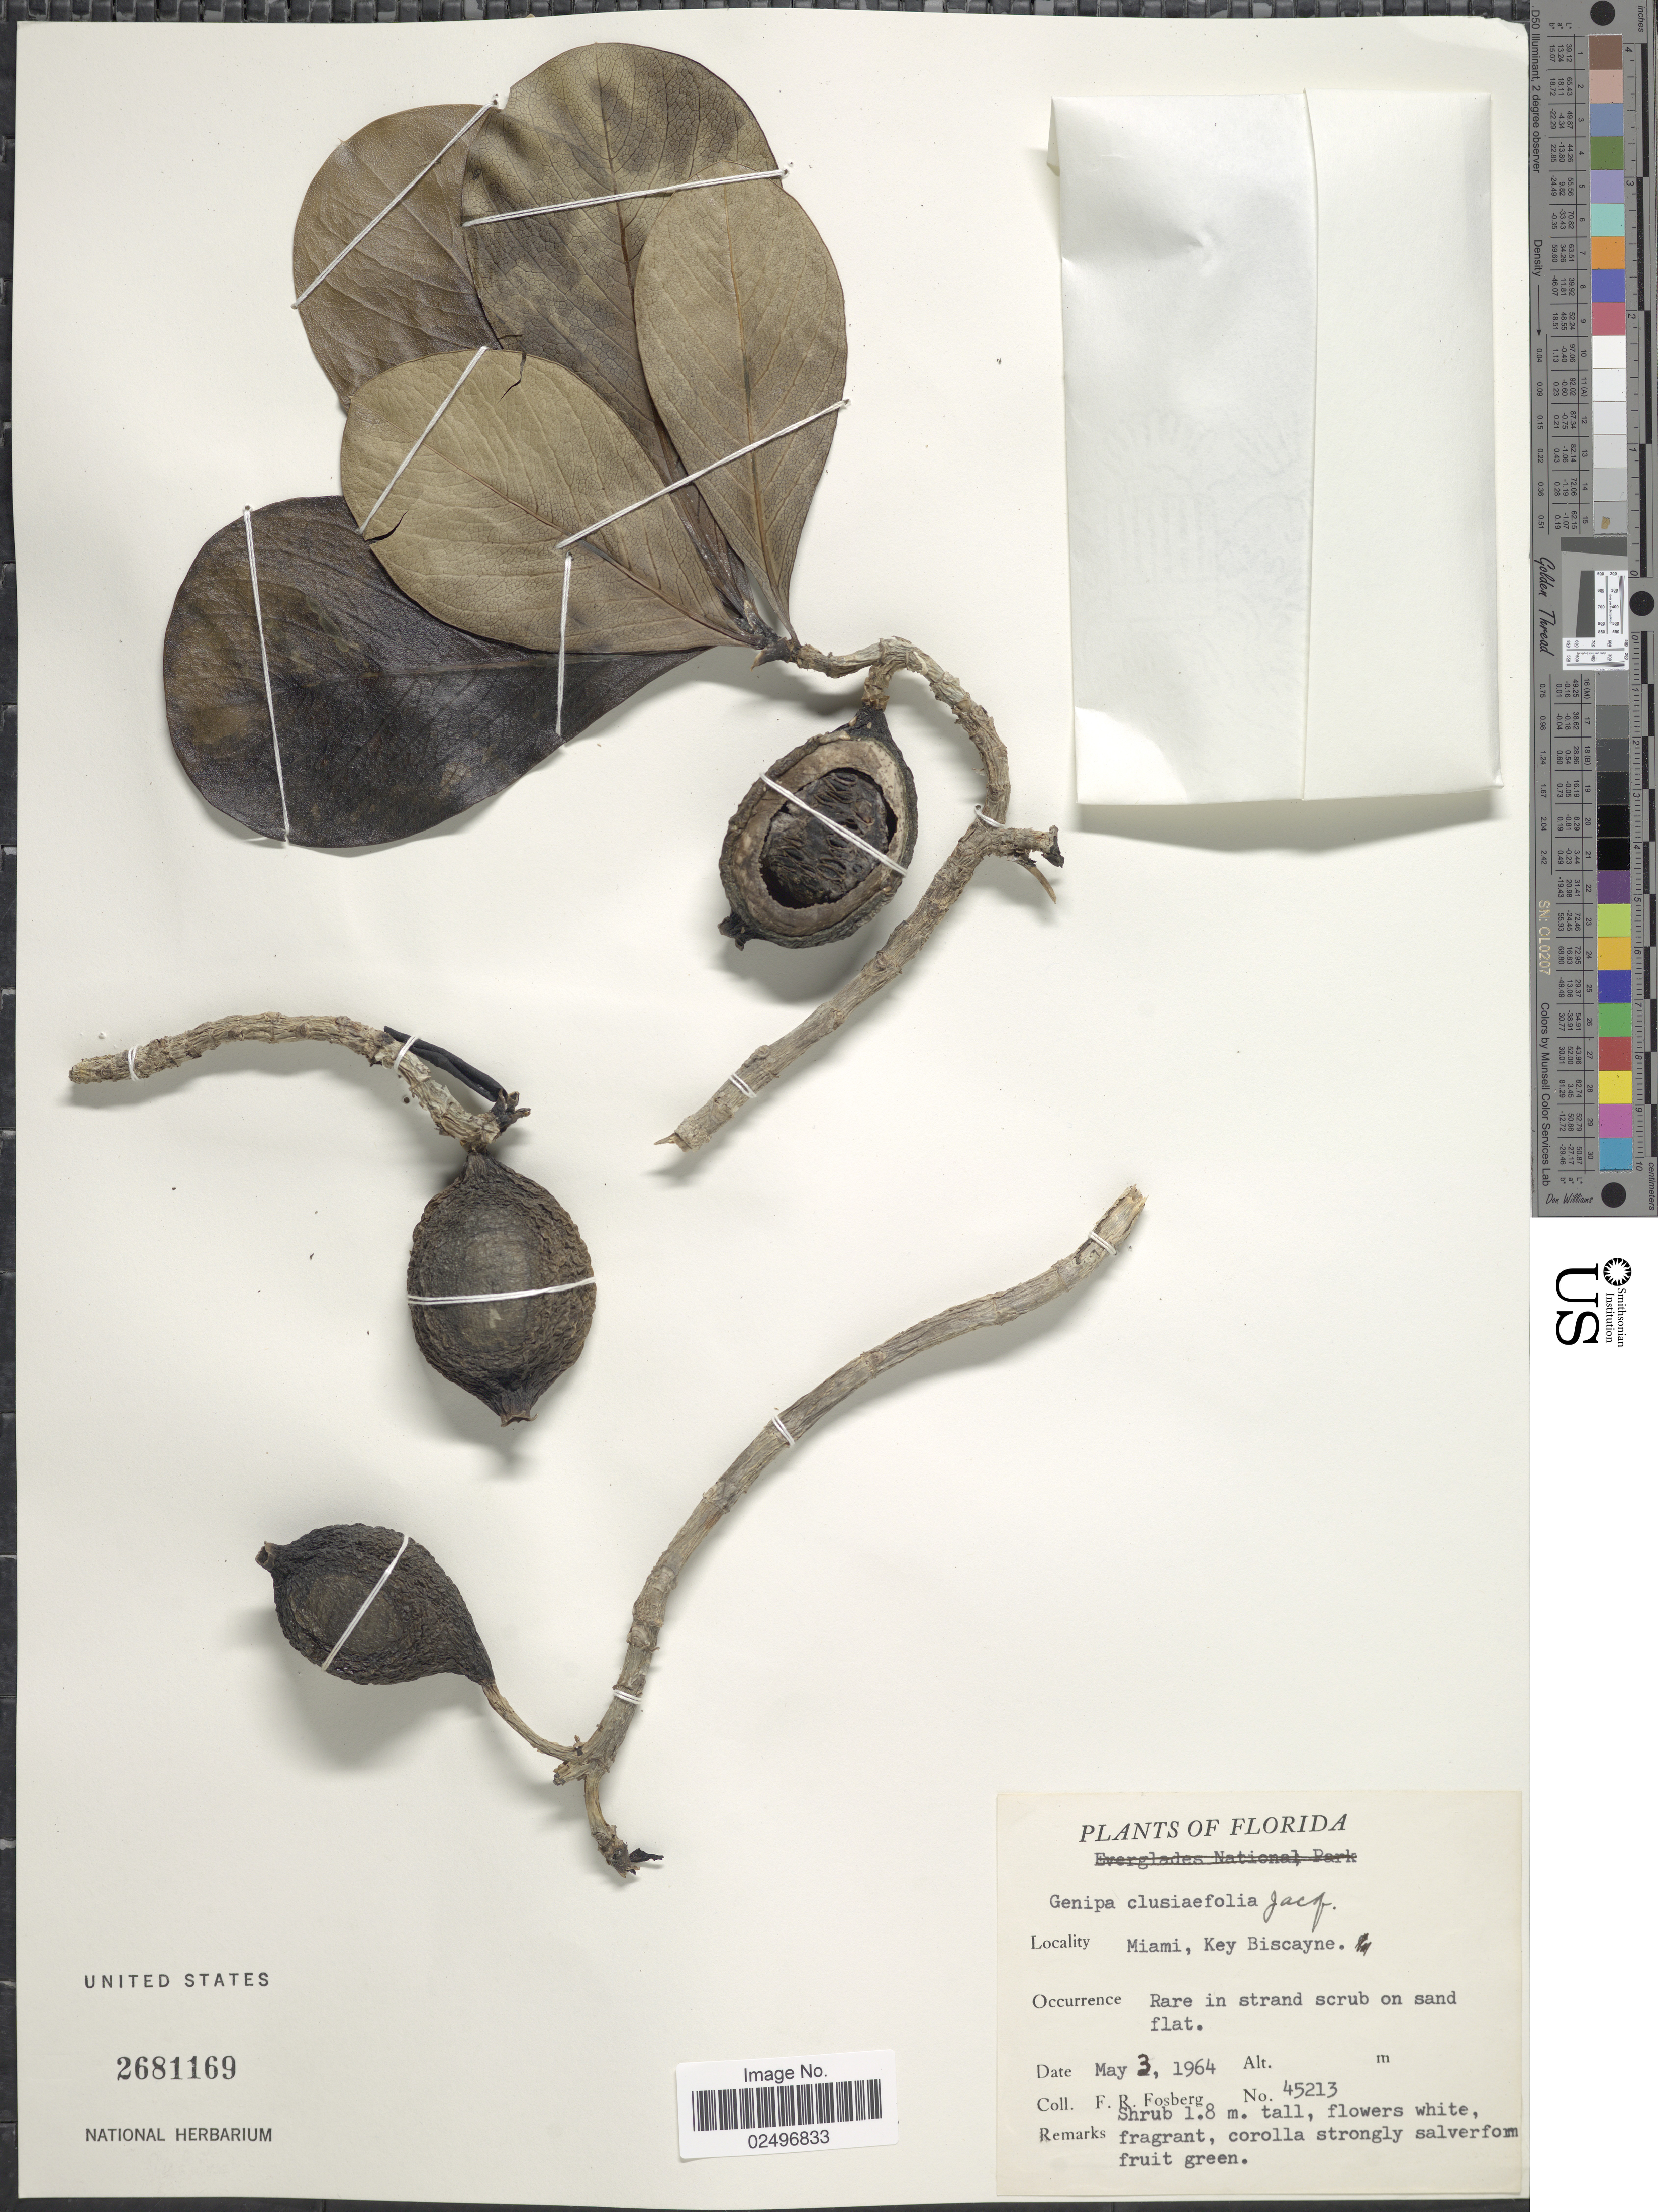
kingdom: Plantae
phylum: Tracheophyta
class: Magnoliopsida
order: Gentianales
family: Rubiaceae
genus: Casasia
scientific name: Casasia clusiifolia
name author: (Jacq.) Urb.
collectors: F. R. Fosberg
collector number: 45213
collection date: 1964-05-03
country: United States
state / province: Florida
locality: Miami, Key Biscayne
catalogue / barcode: US 2681169